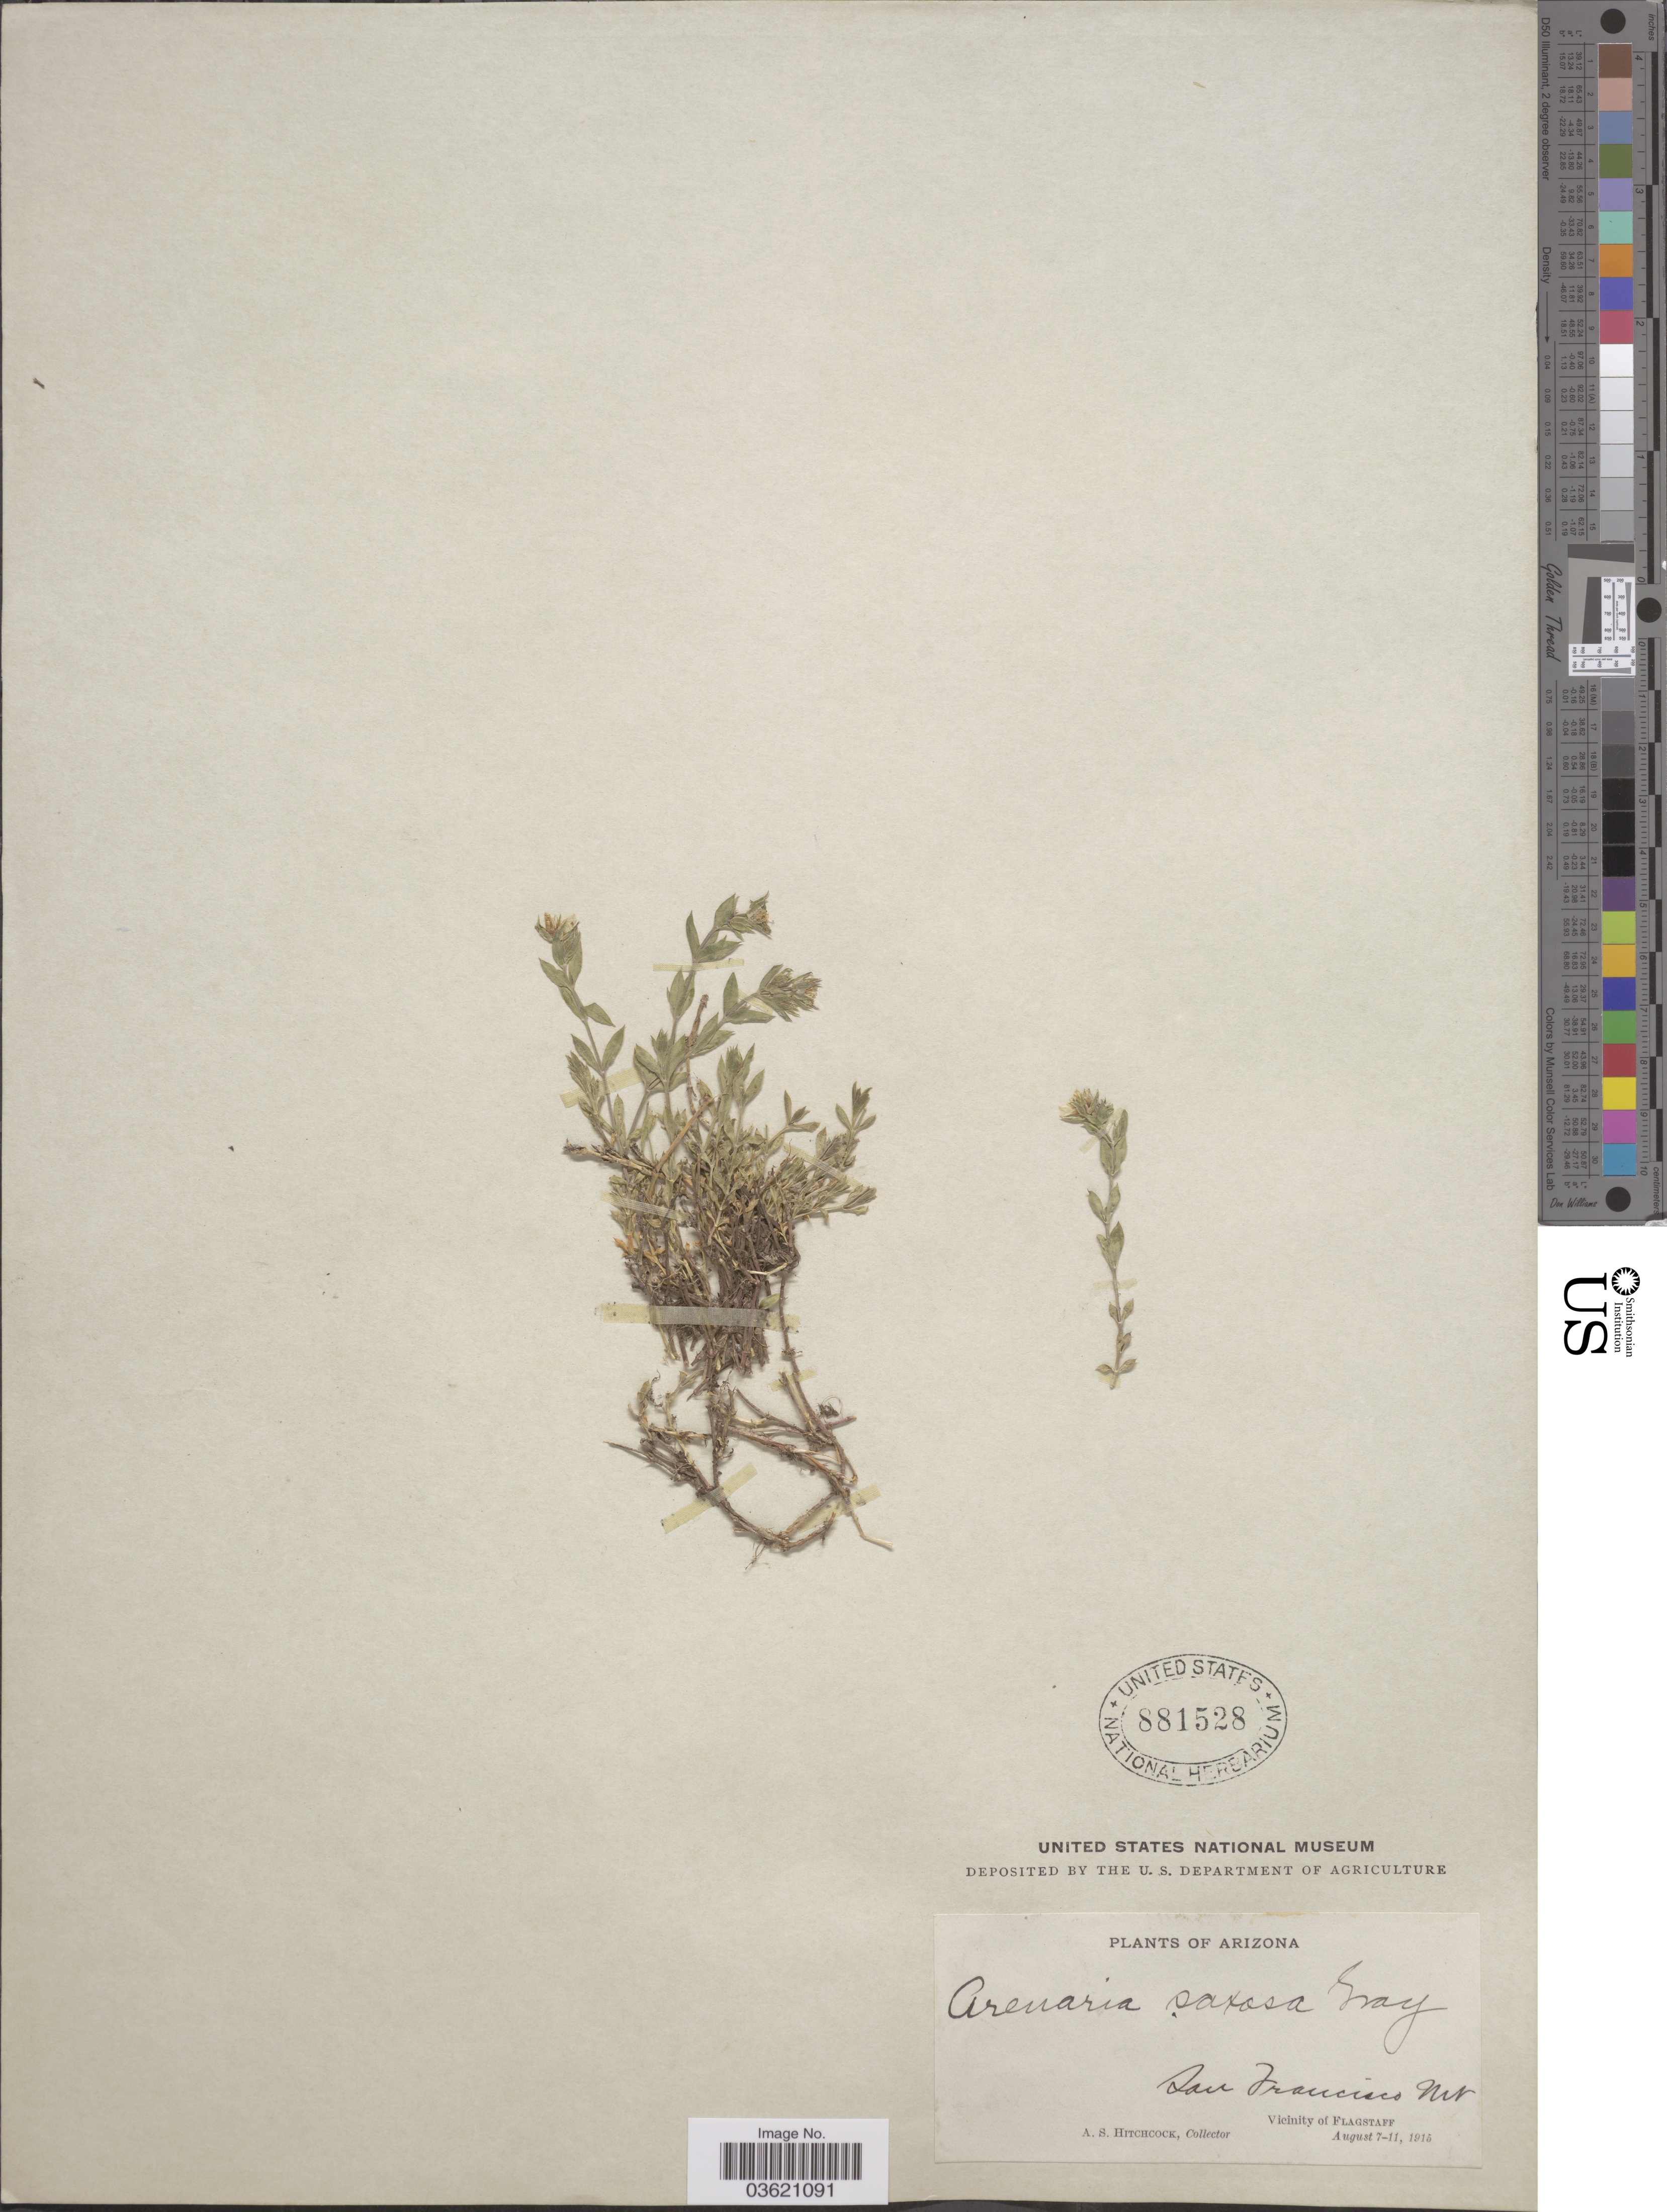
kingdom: Plantae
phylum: Tracheophyta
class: Magnoliopsida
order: Caryophyllales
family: Caryophyllaceae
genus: Arenaria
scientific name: Arenaria saxosa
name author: A. Gray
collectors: A. S. Hitchcock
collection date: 1915-08-07/1915-08-11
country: United States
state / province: Arizona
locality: San Francisco Mt. Vicinity of Flagstaff.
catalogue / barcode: US 881528